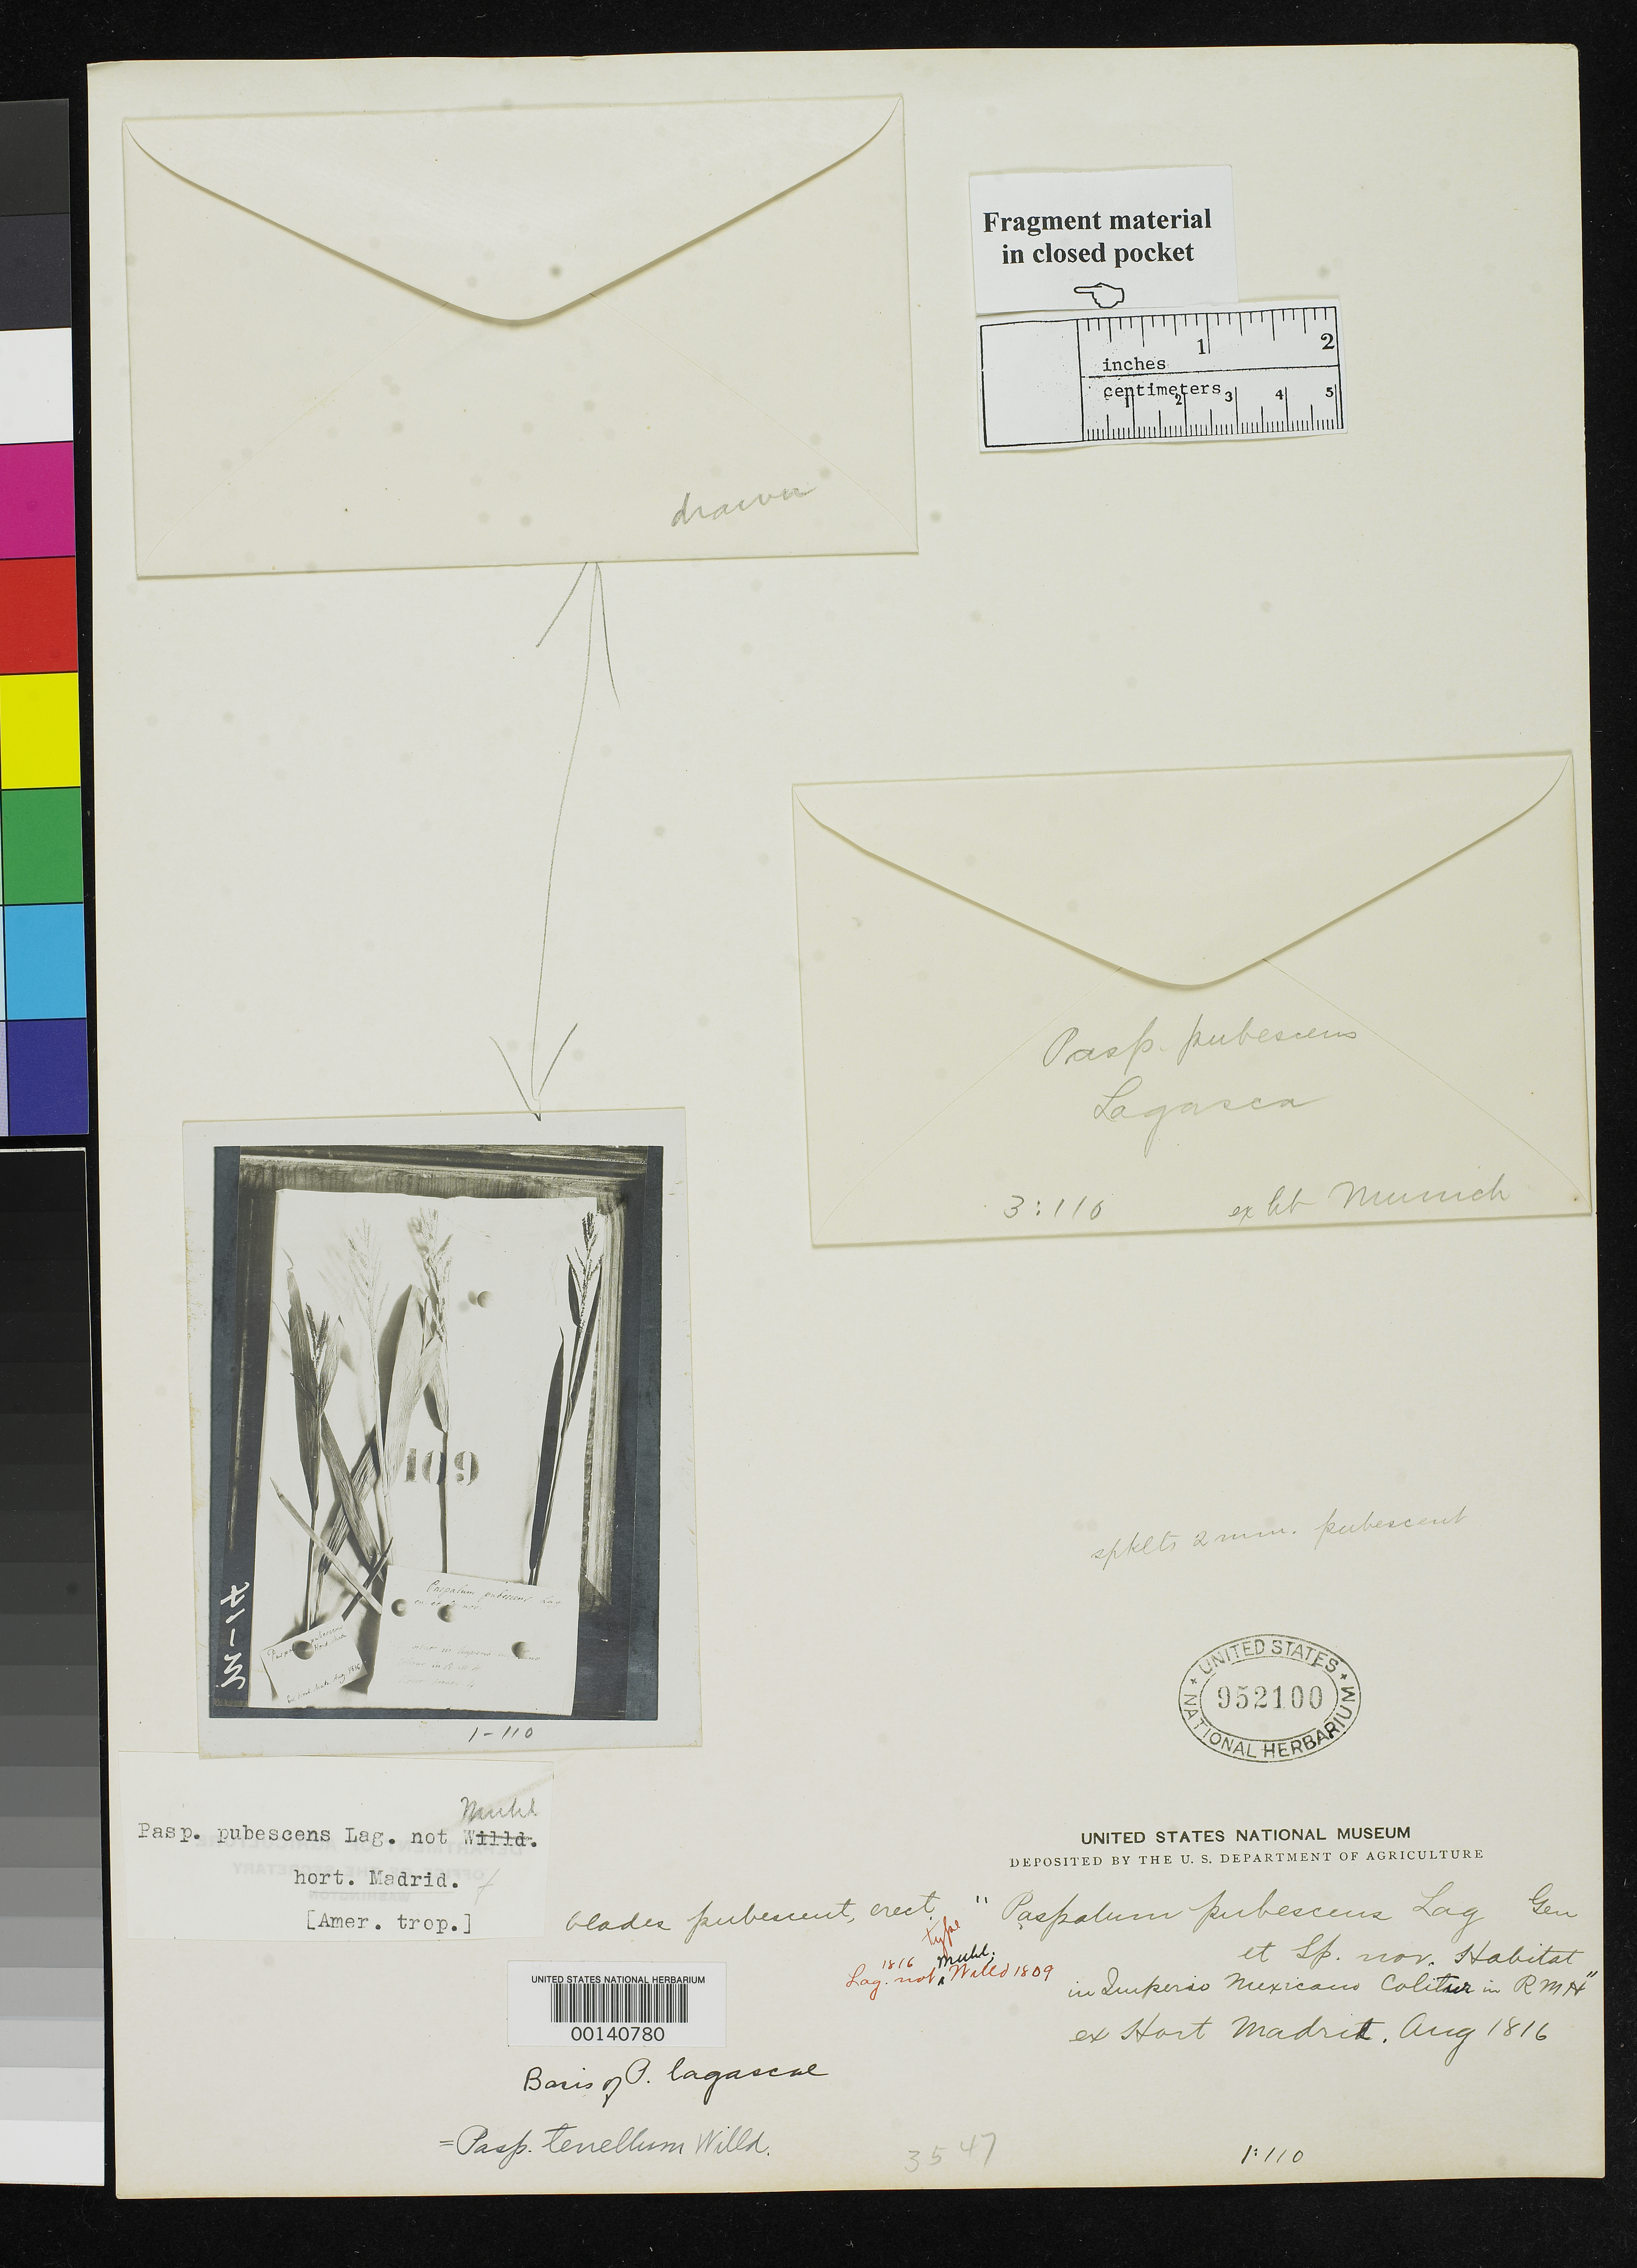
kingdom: Plantae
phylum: Tracheophyta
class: Liliopsida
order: Poales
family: Poaceae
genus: Paspalum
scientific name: Paspalum pubescens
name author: Lag.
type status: Type Fragment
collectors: M. Sessé y Lacasta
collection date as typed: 1804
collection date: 1804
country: Cuba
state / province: La Habana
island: Greater Antilles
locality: Havana.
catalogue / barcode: US 952100